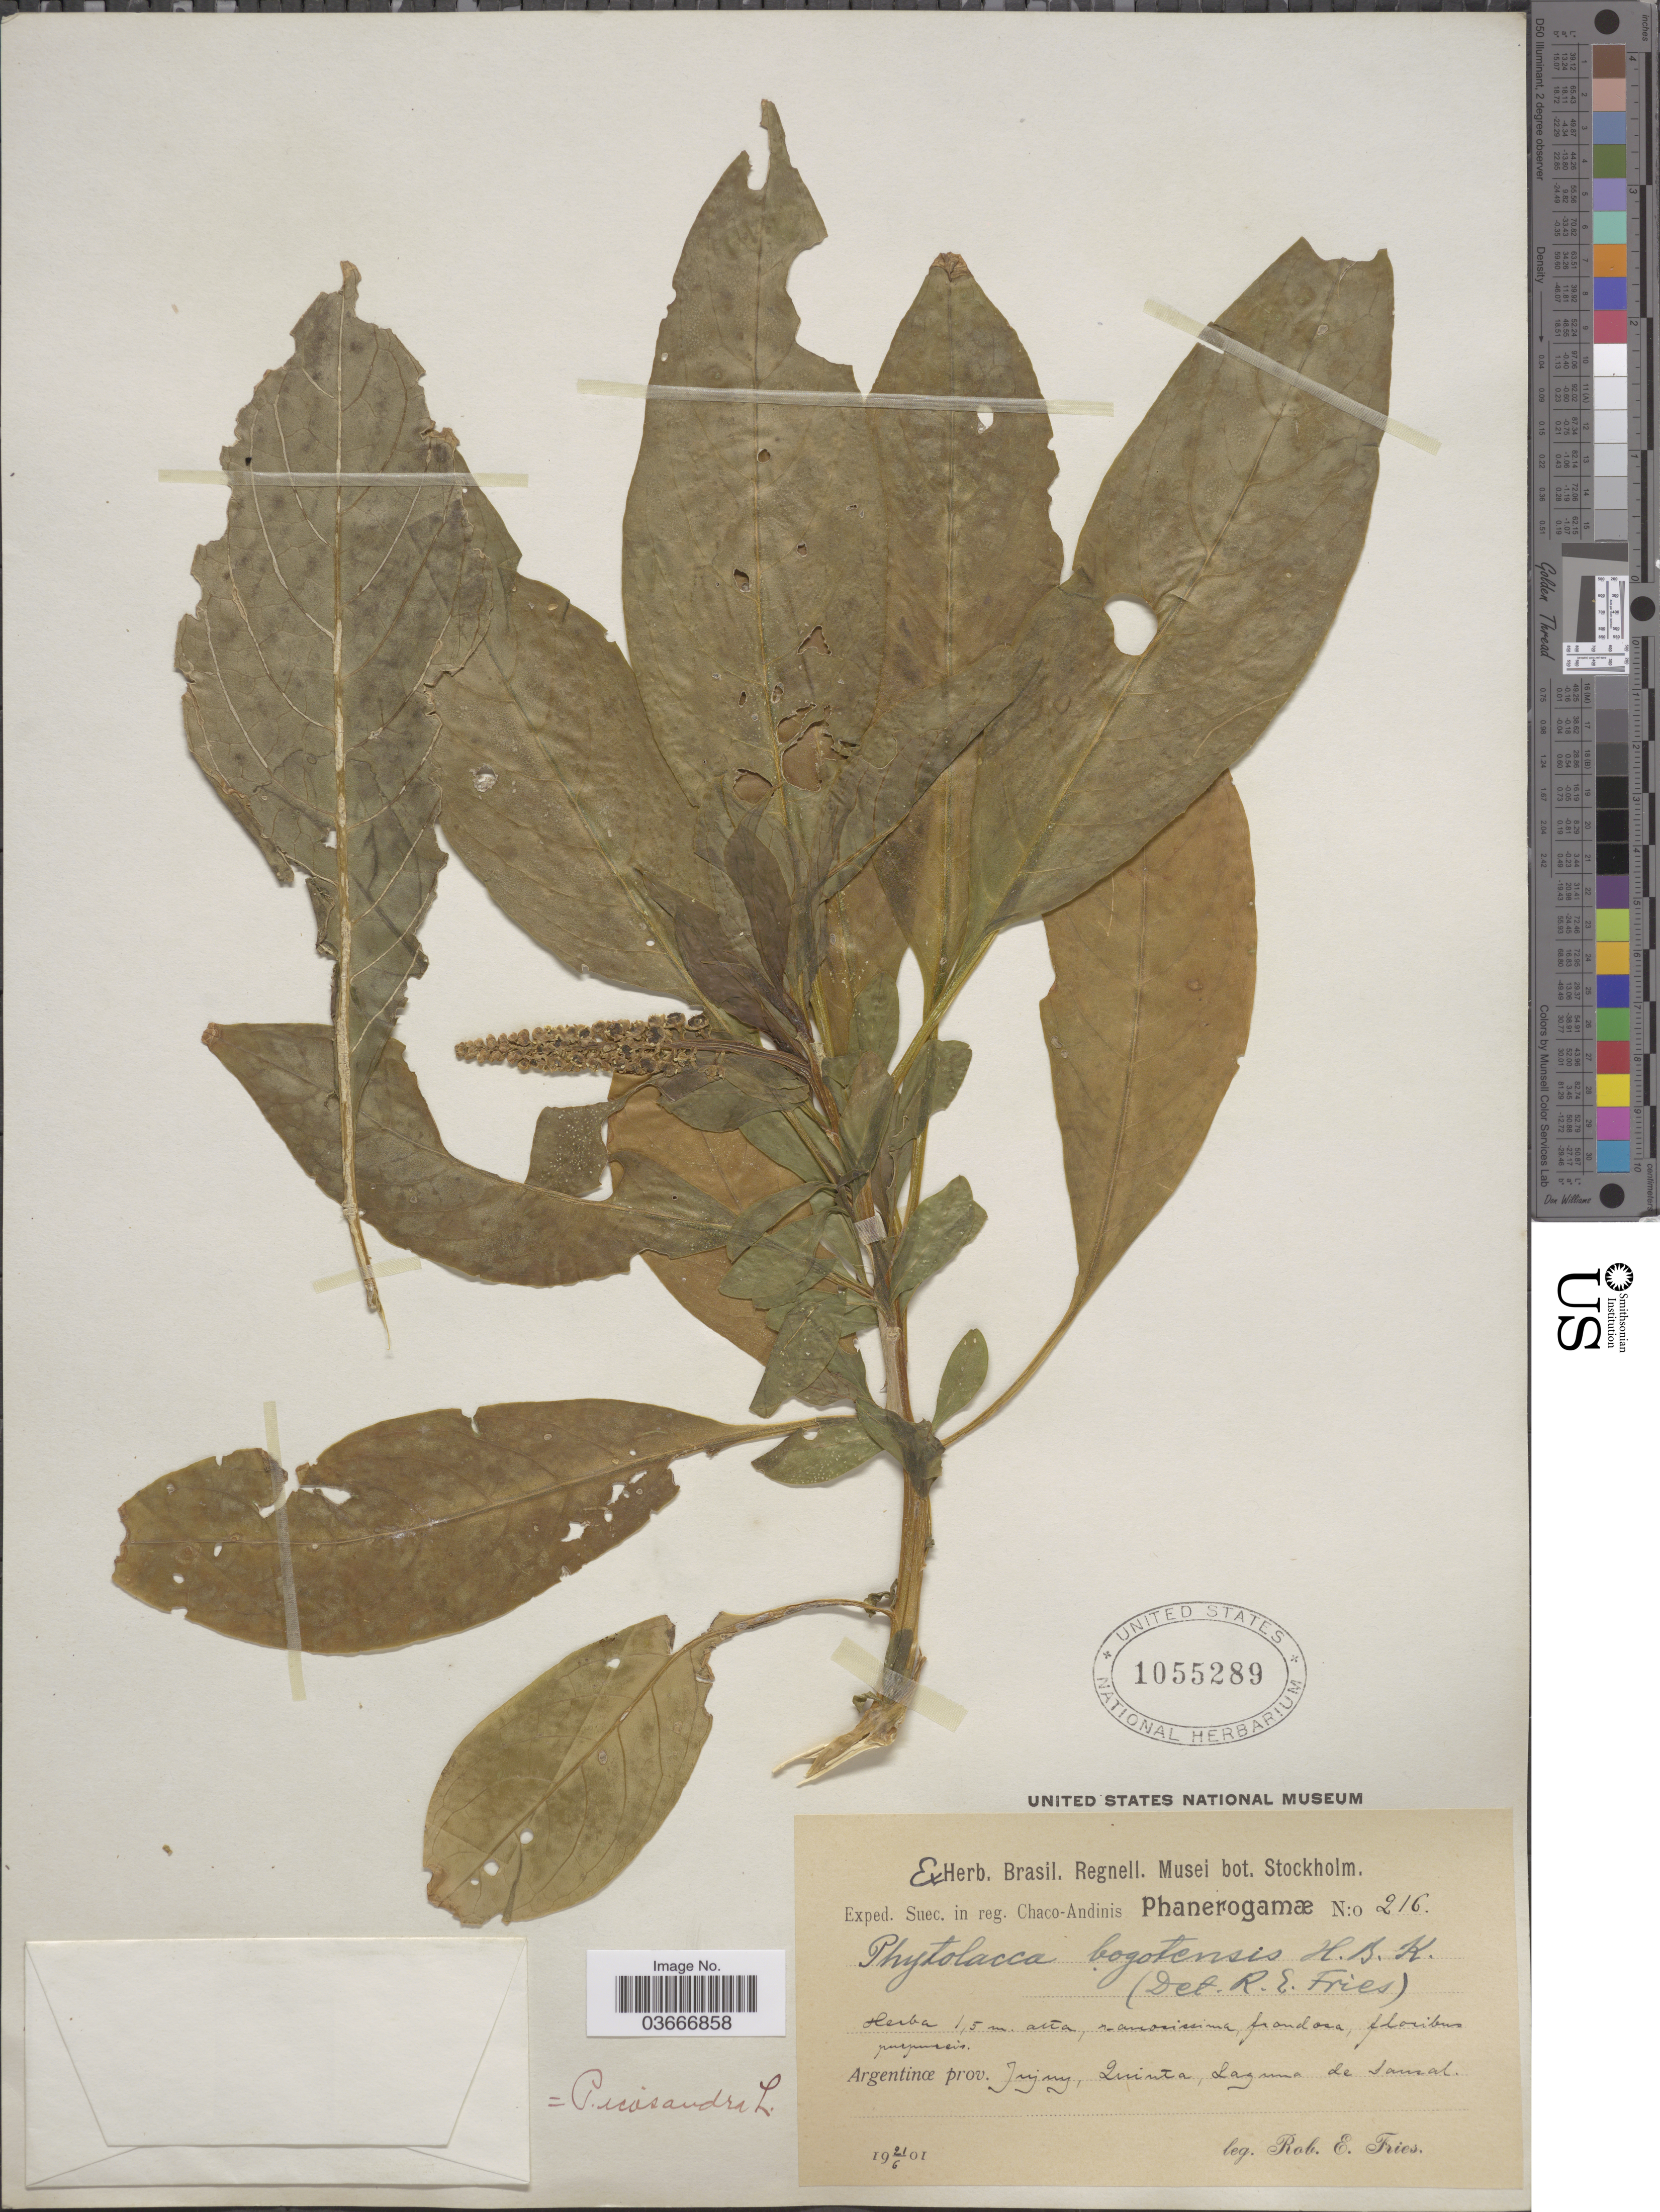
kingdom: Plantae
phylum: Tracheophyta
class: Magnoliopsida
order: Caryophyllales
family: Phytolaccaceae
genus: Phytolacca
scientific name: Phytolacca icosandra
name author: L.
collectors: R. E. Fries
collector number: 216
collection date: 1901-06-21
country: Argentina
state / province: Jujuy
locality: Quinta, Laguna de Sausal.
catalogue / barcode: US 1055289